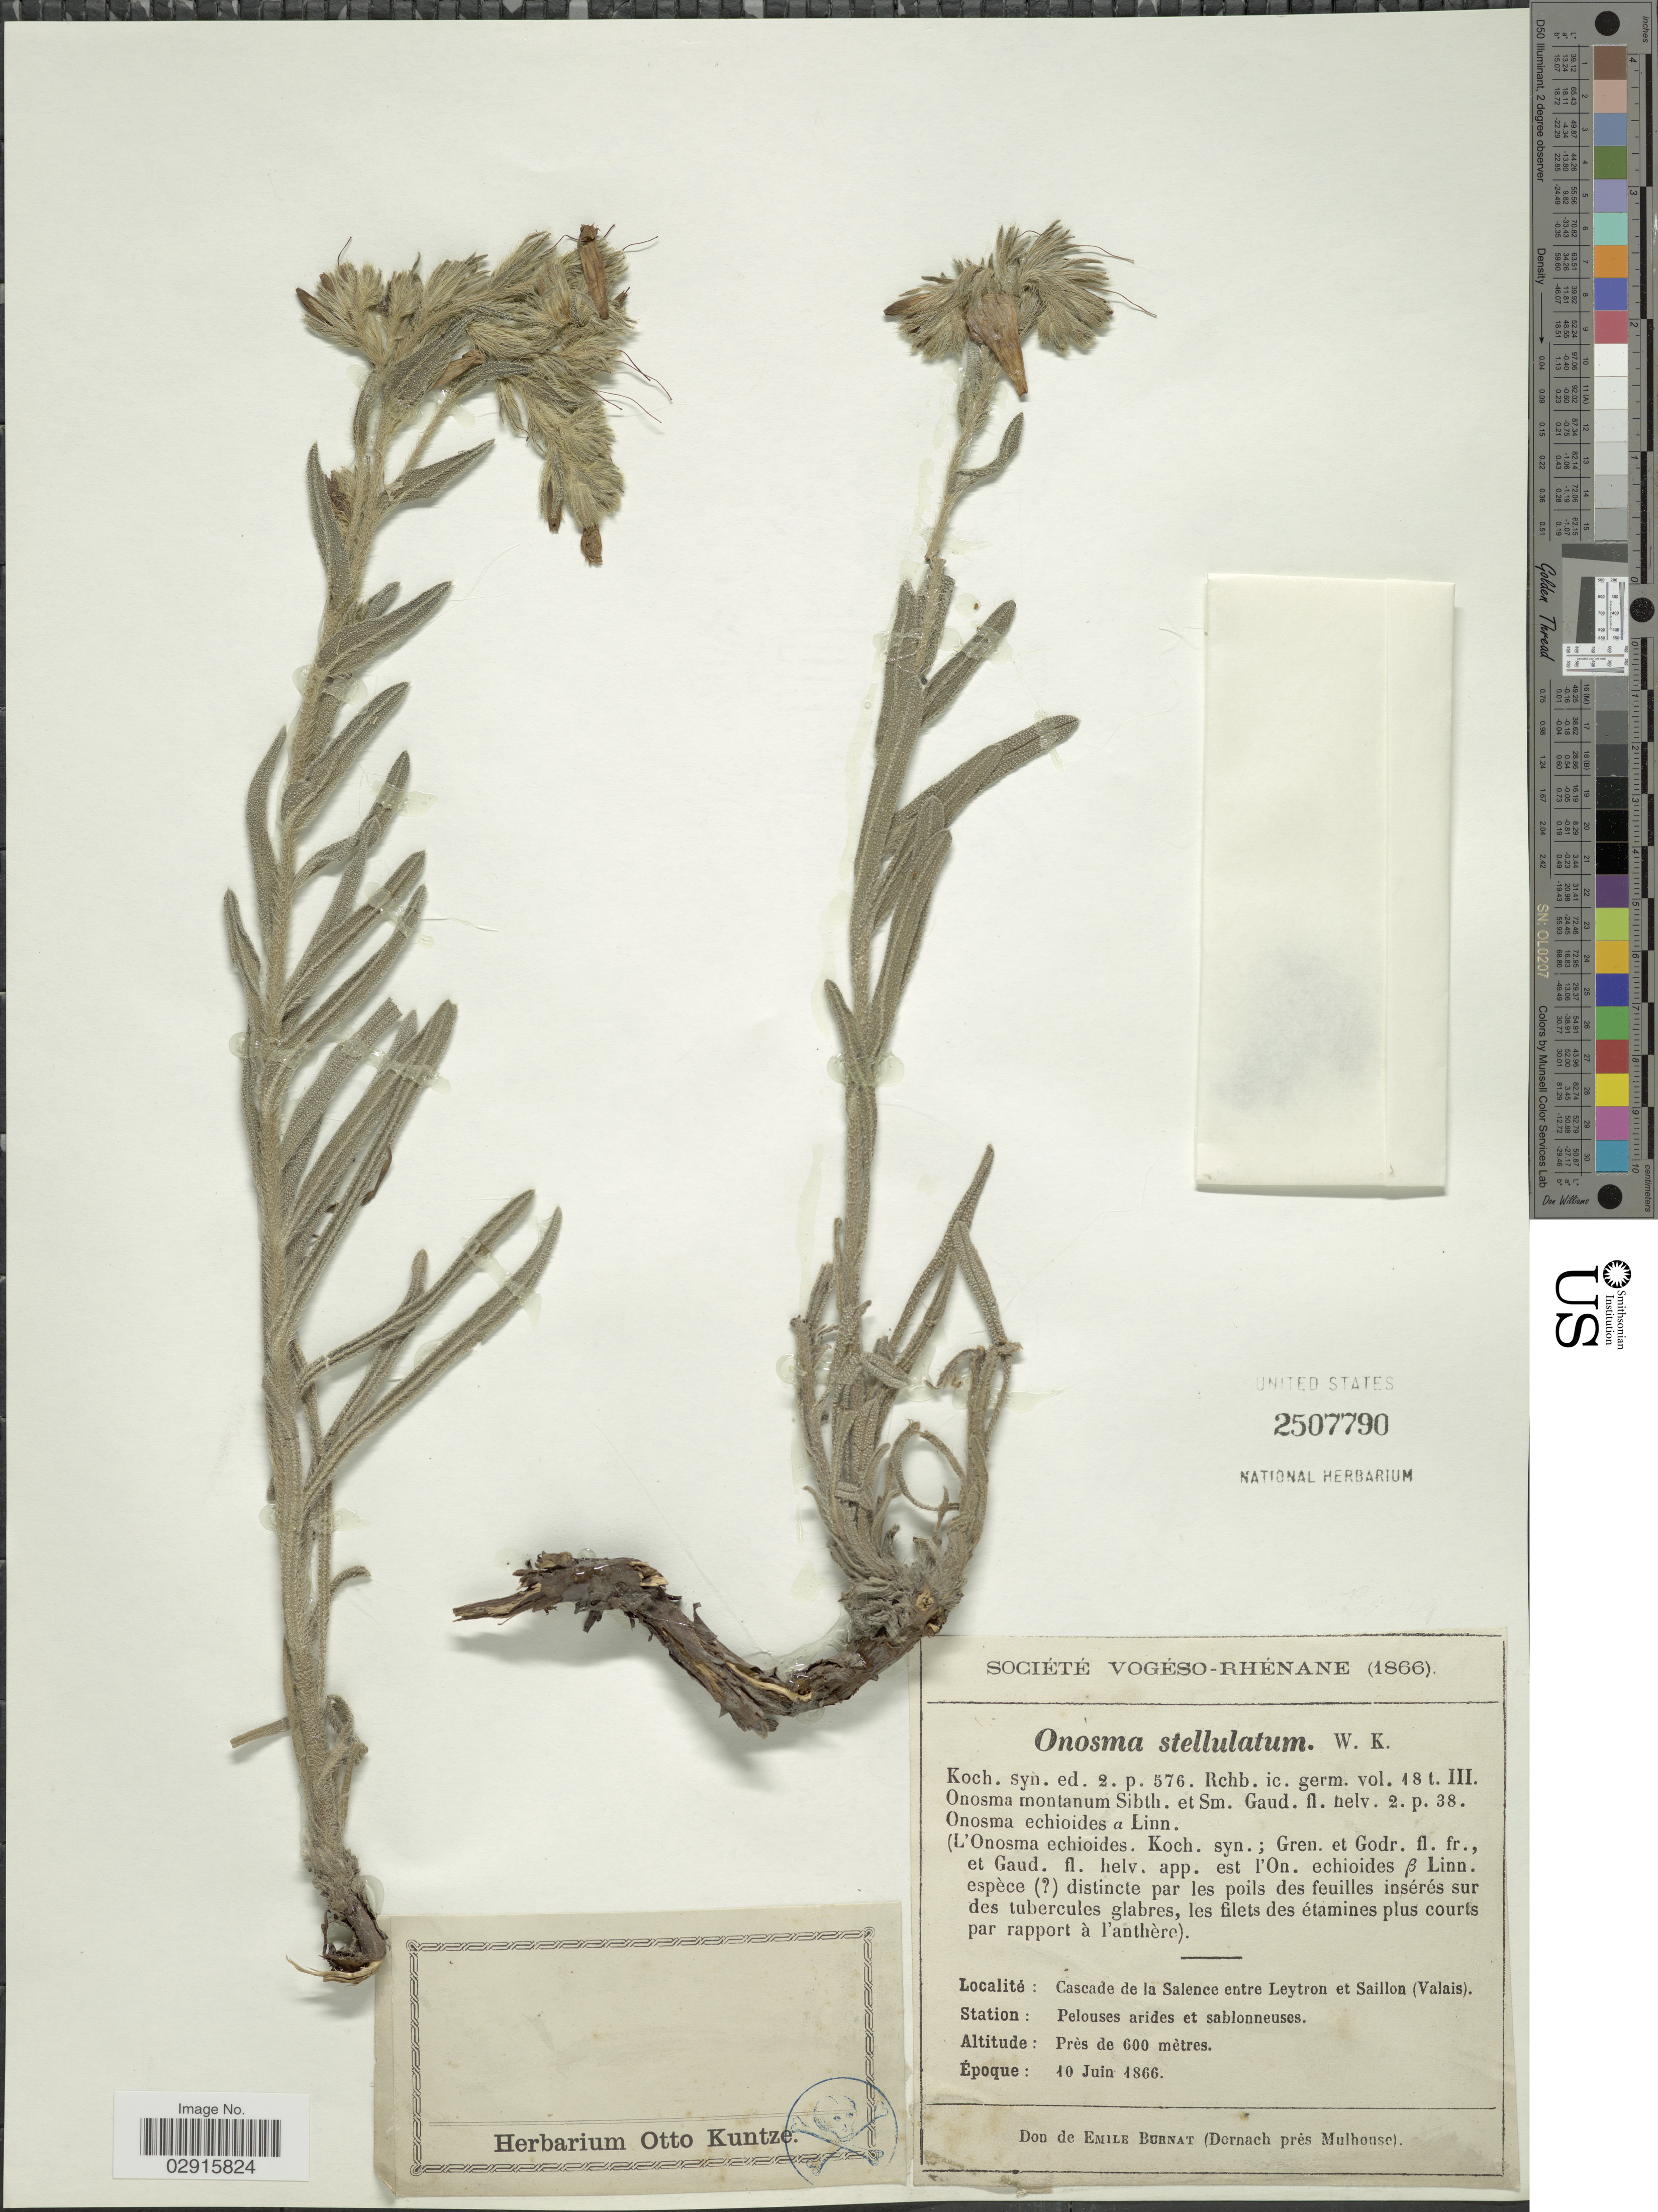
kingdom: Plantae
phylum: Tracheophyta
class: Magnoliopsida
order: Boraginales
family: Boraginaceae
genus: Onosma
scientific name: Onosma stellulata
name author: Waldst. & Kit.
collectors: -- Koch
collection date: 1866-06-10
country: Switzerland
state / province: Valais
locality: Cascade de la Salence entre Leytron et Saillon.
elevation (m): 600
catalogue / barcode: US 2507790